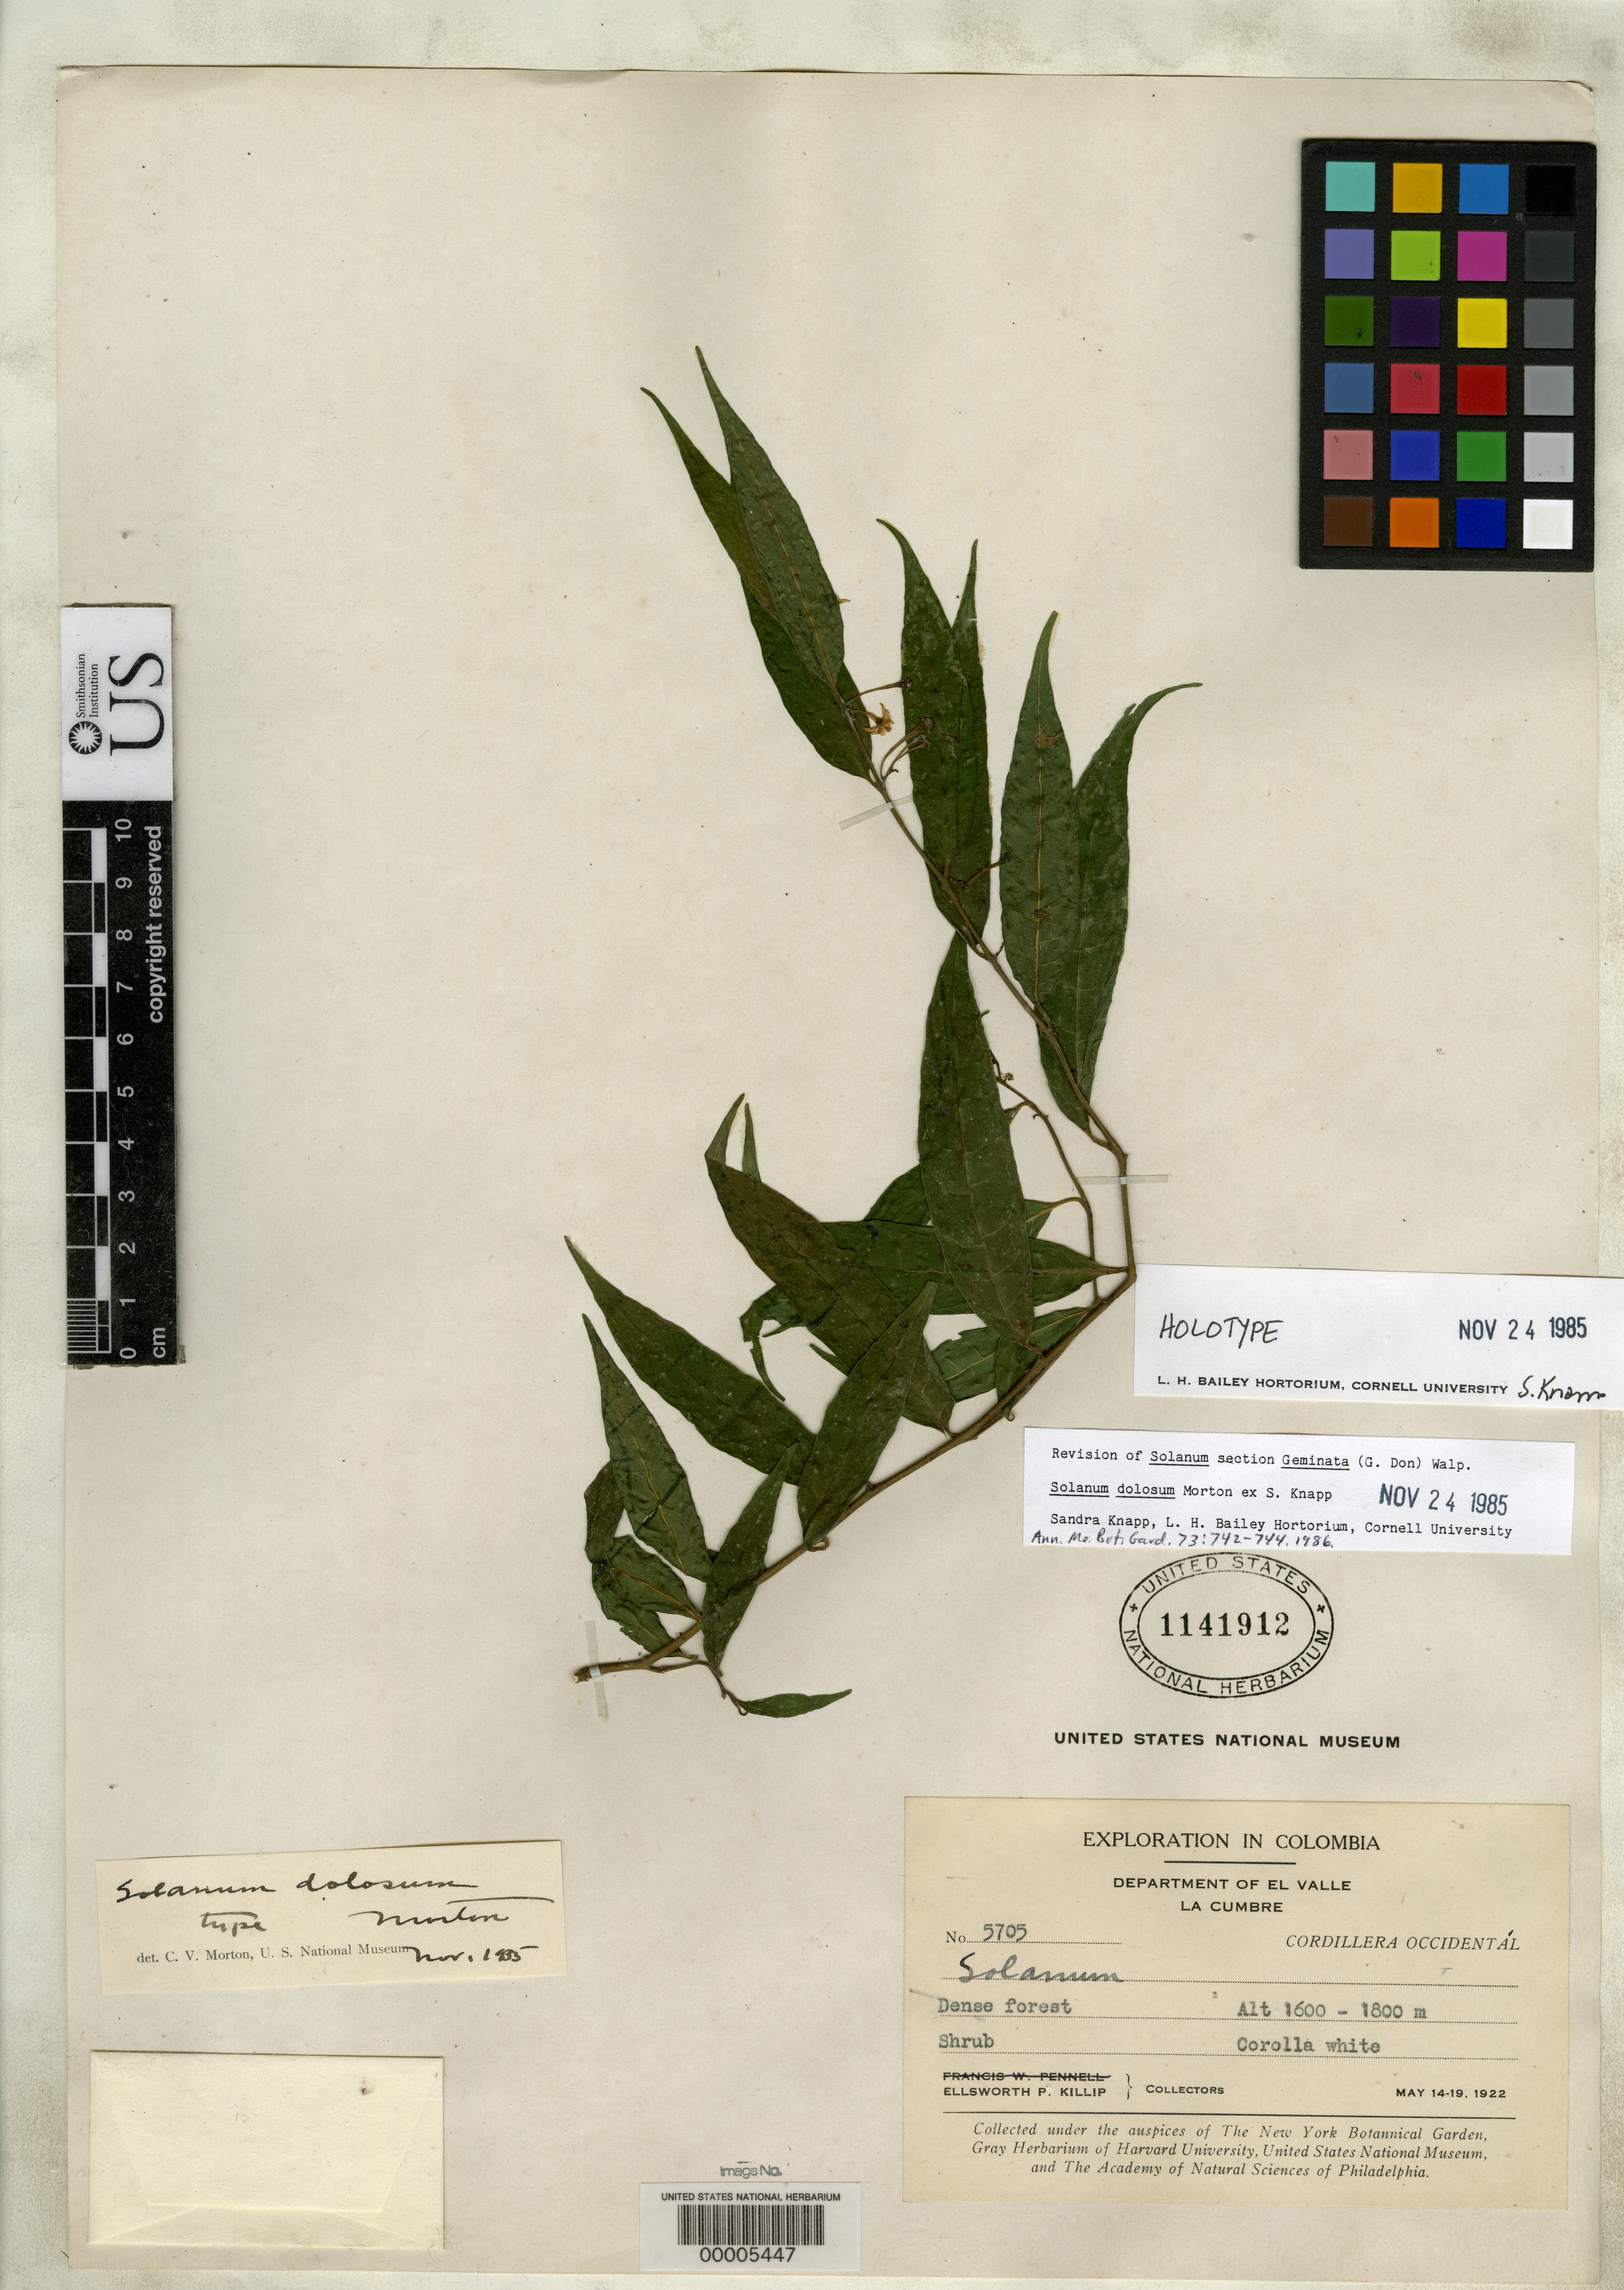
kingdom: Plantae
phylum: Tracheophyta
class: Magnoliopsida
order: Solanales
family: Solanaceae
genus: Solanum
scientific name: Solanum dolosum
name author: C.V. Morton ex S. Knapp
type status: Holotype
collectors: E. P. Killip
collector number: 5705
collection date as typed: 14 May 1922 to 19 May 1922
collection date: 1922-05-14/1922-05-19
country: Colombia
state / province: Valle del Cauca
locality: La Cumbe.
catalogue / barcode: US 1141912